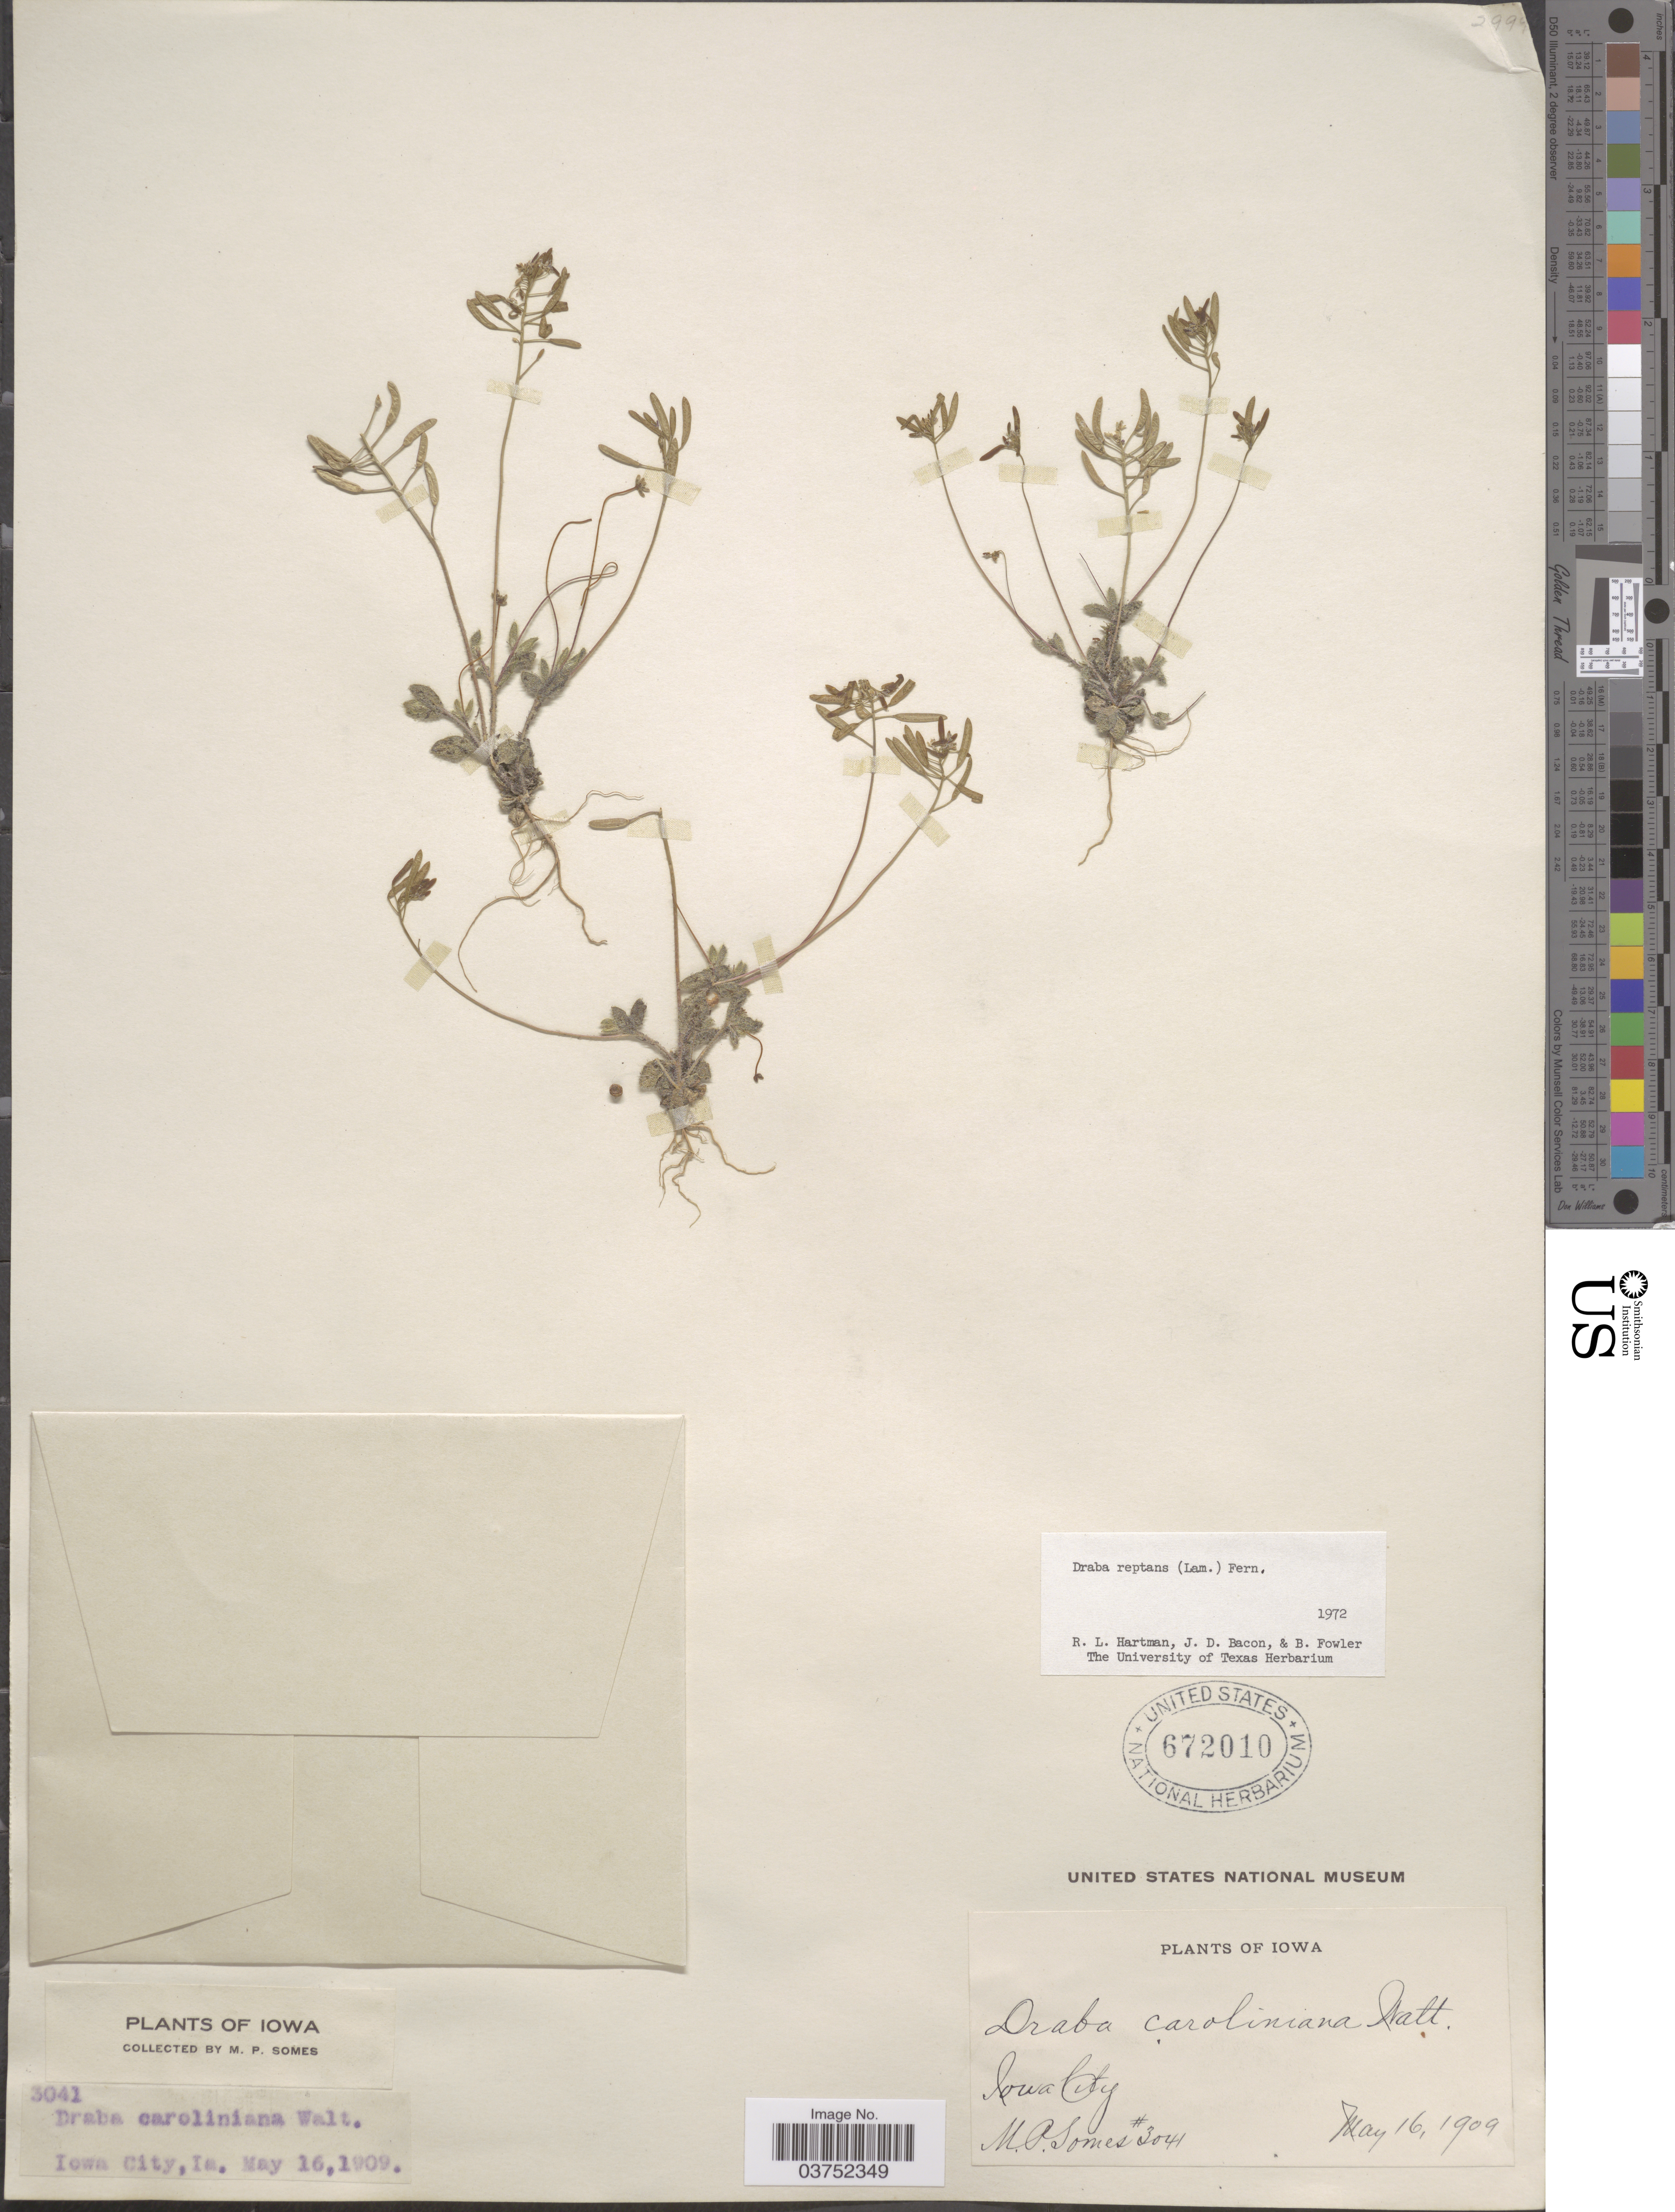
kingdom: Plantae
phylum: Tracheophyta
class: Magnoliopsida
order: Brassicales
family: Brassicaceae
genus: Draba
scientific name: Draba reptans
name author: (Lam.) Fernald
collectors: M. Somes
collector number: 3041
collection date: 1909-05-16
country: United States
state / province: Iowa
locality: Iowa city.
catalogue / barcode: US 672010